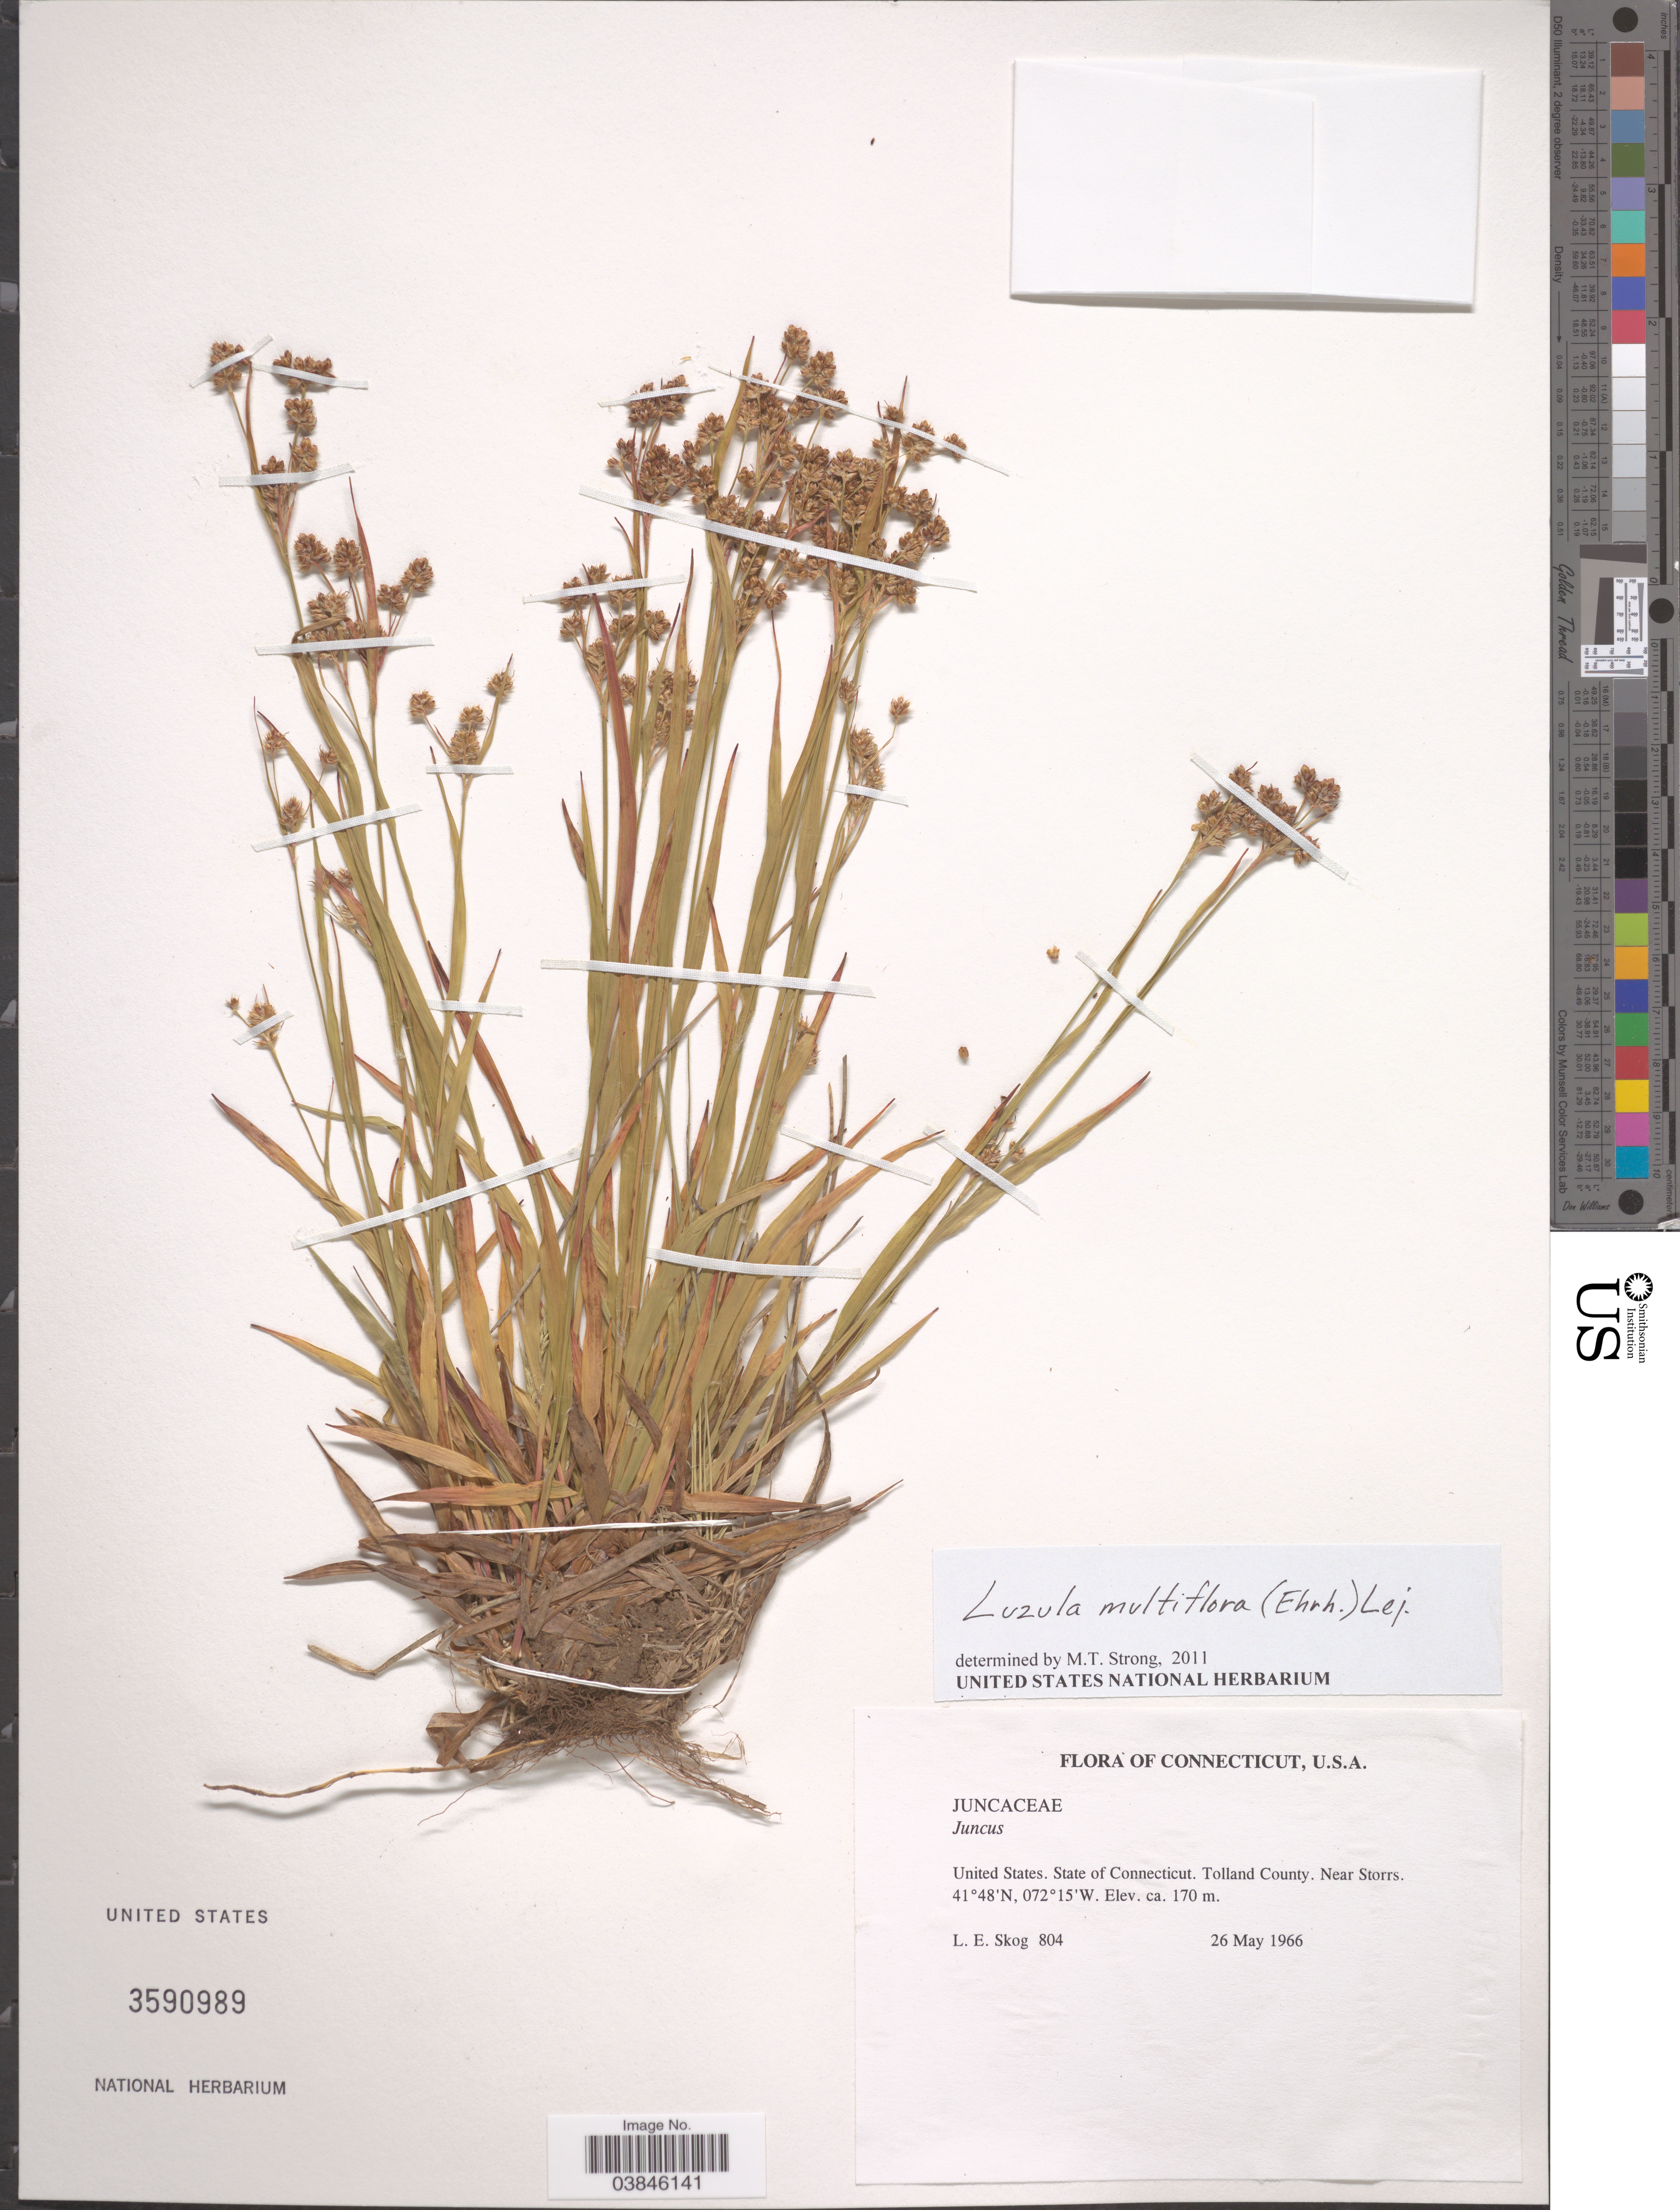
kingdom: Plantae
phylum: Tracheophyta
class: Liliopsida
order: Poales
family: Juncaceae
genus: Luzula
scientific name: Luzula multiflora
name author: (Ehrh.) Lej.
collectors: L. E. Skog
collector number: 804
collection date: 1966-05-26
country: United States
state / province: Connecticut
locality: Tolland County, Near Storrs.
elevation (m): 170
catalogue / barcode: US 3590989